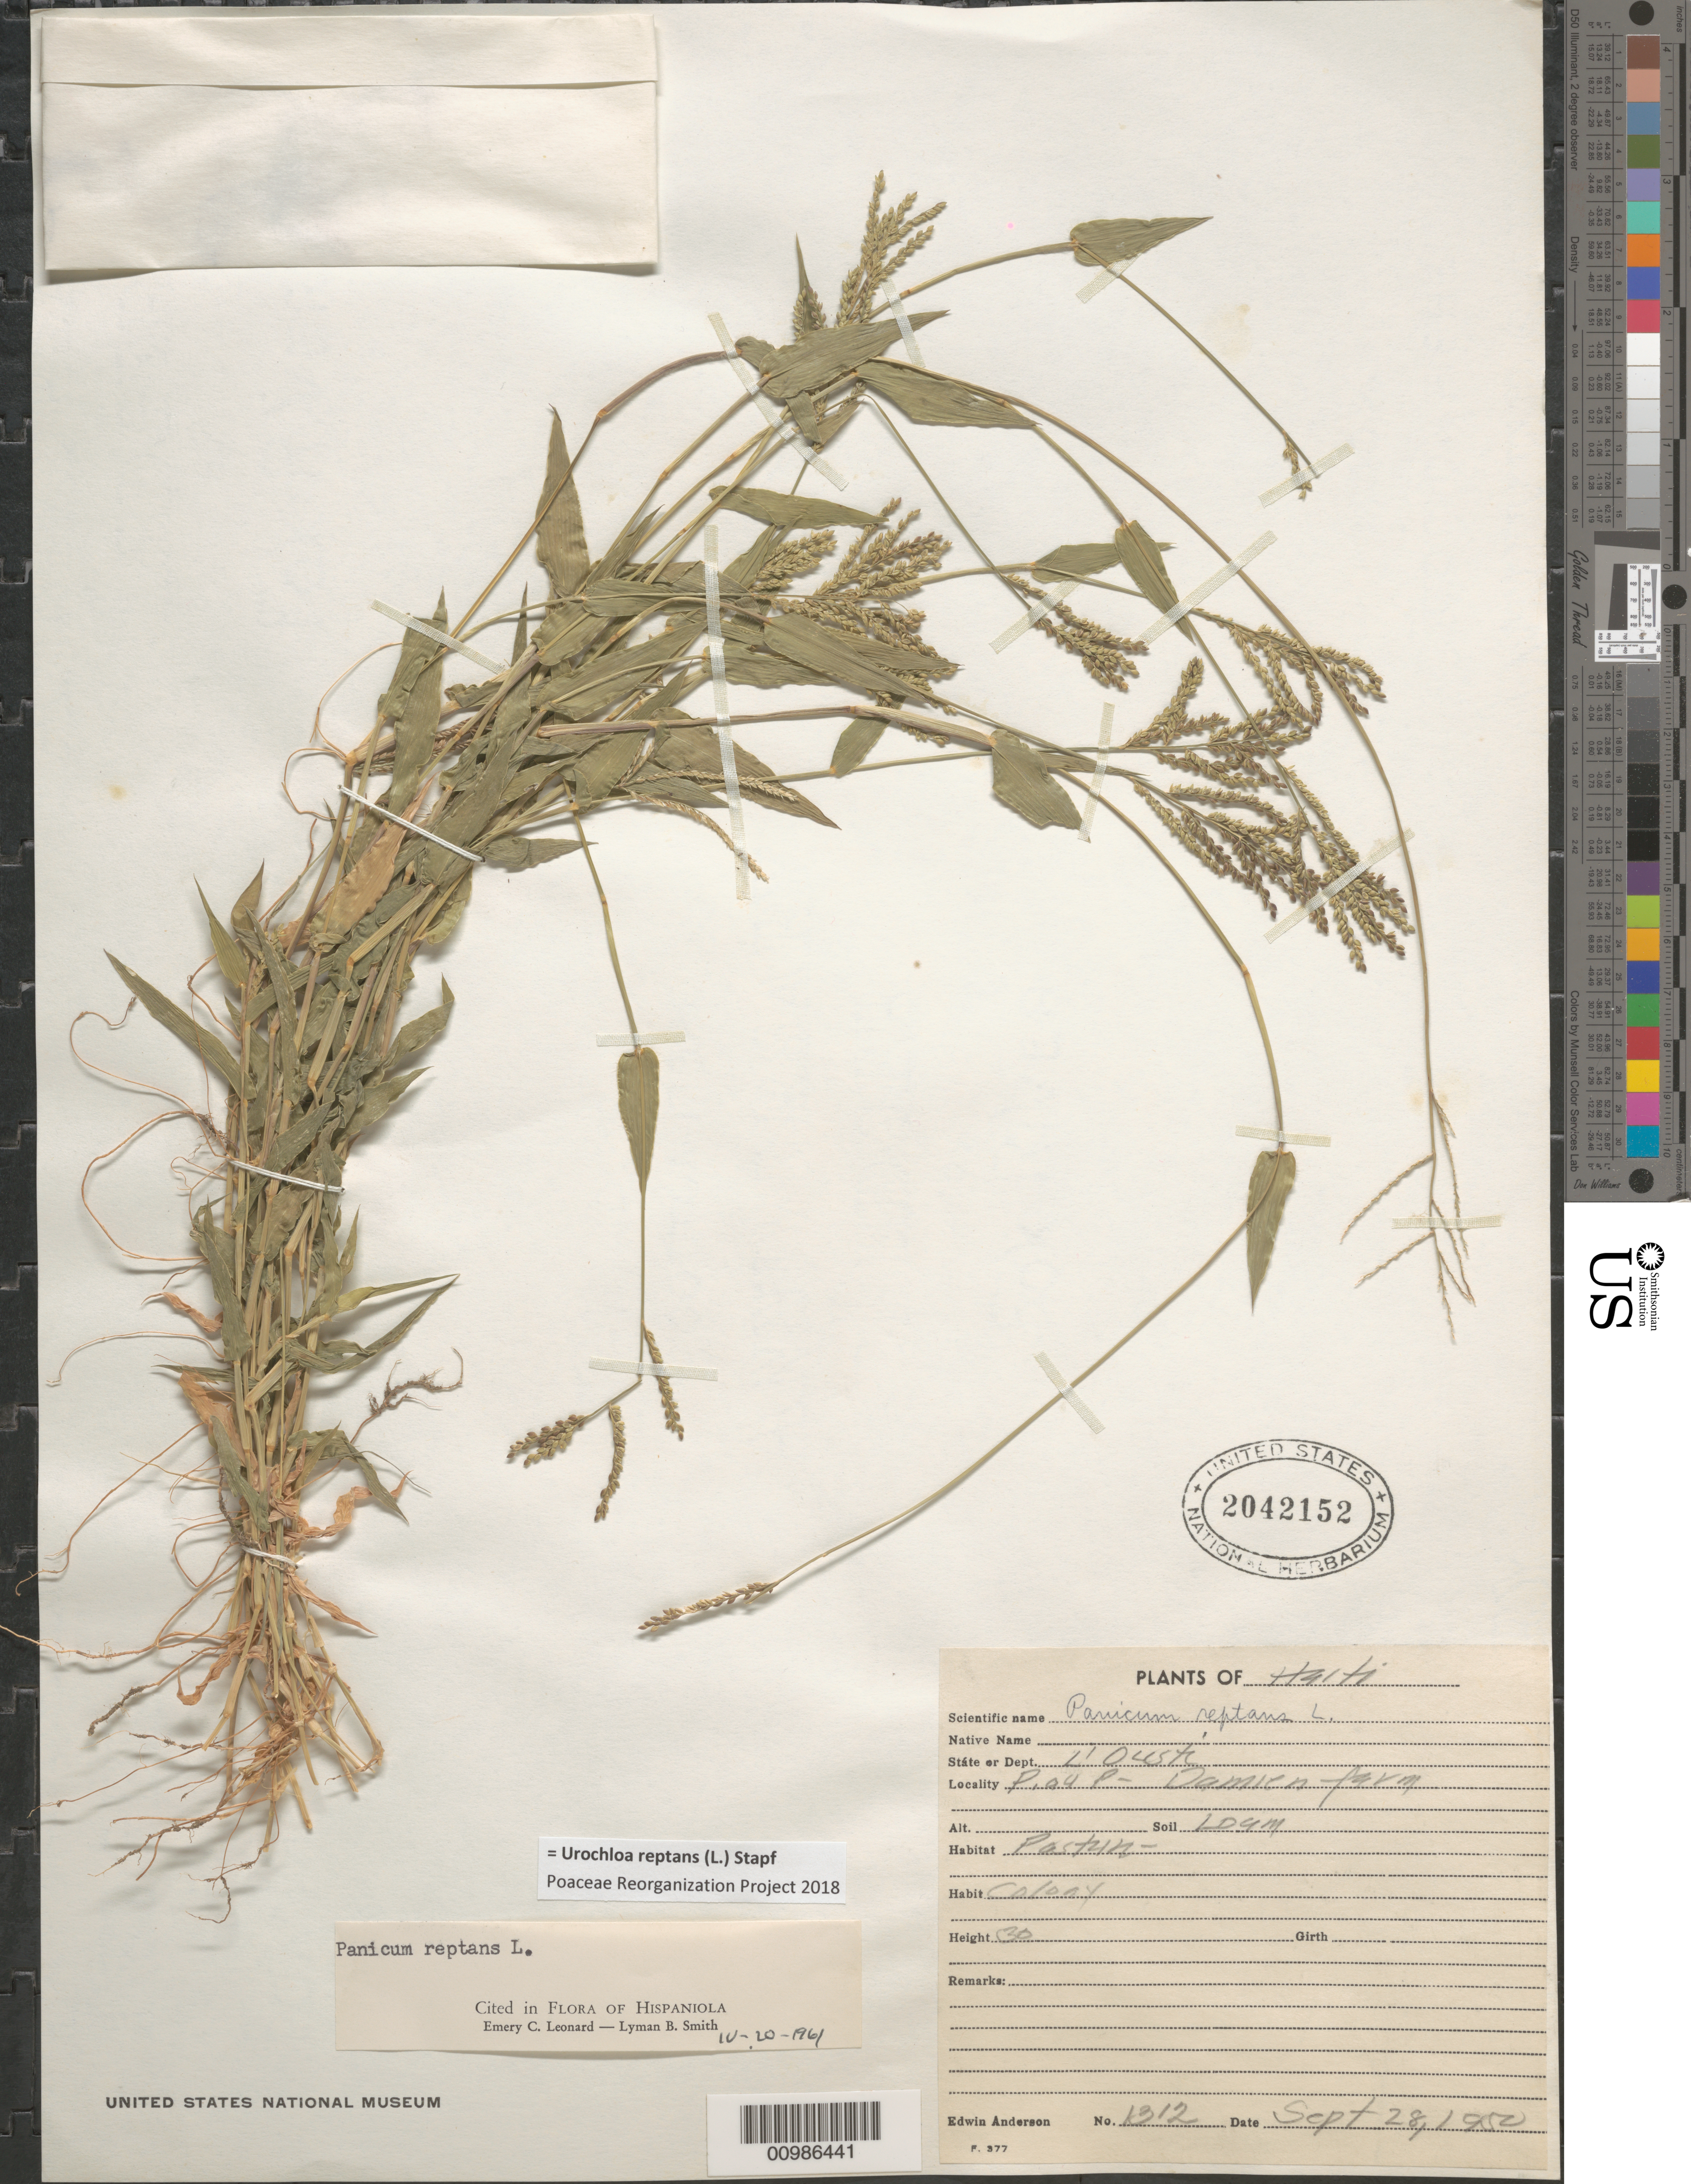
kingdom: Plantae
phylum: Tracheophyta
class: Liliopsida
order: Poales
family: Poaceae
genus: Brachiaria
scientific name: Brachiaria reptans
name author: (L.) C.E. Hubb. & C.A. Gardner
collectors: E. Anderson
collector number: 1312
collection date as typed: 28 Sep 1950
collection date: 1950-09-28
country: Haiti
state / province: Óuest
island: Hispaniola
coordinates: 0 N, 0 E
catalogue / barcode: US 2042152